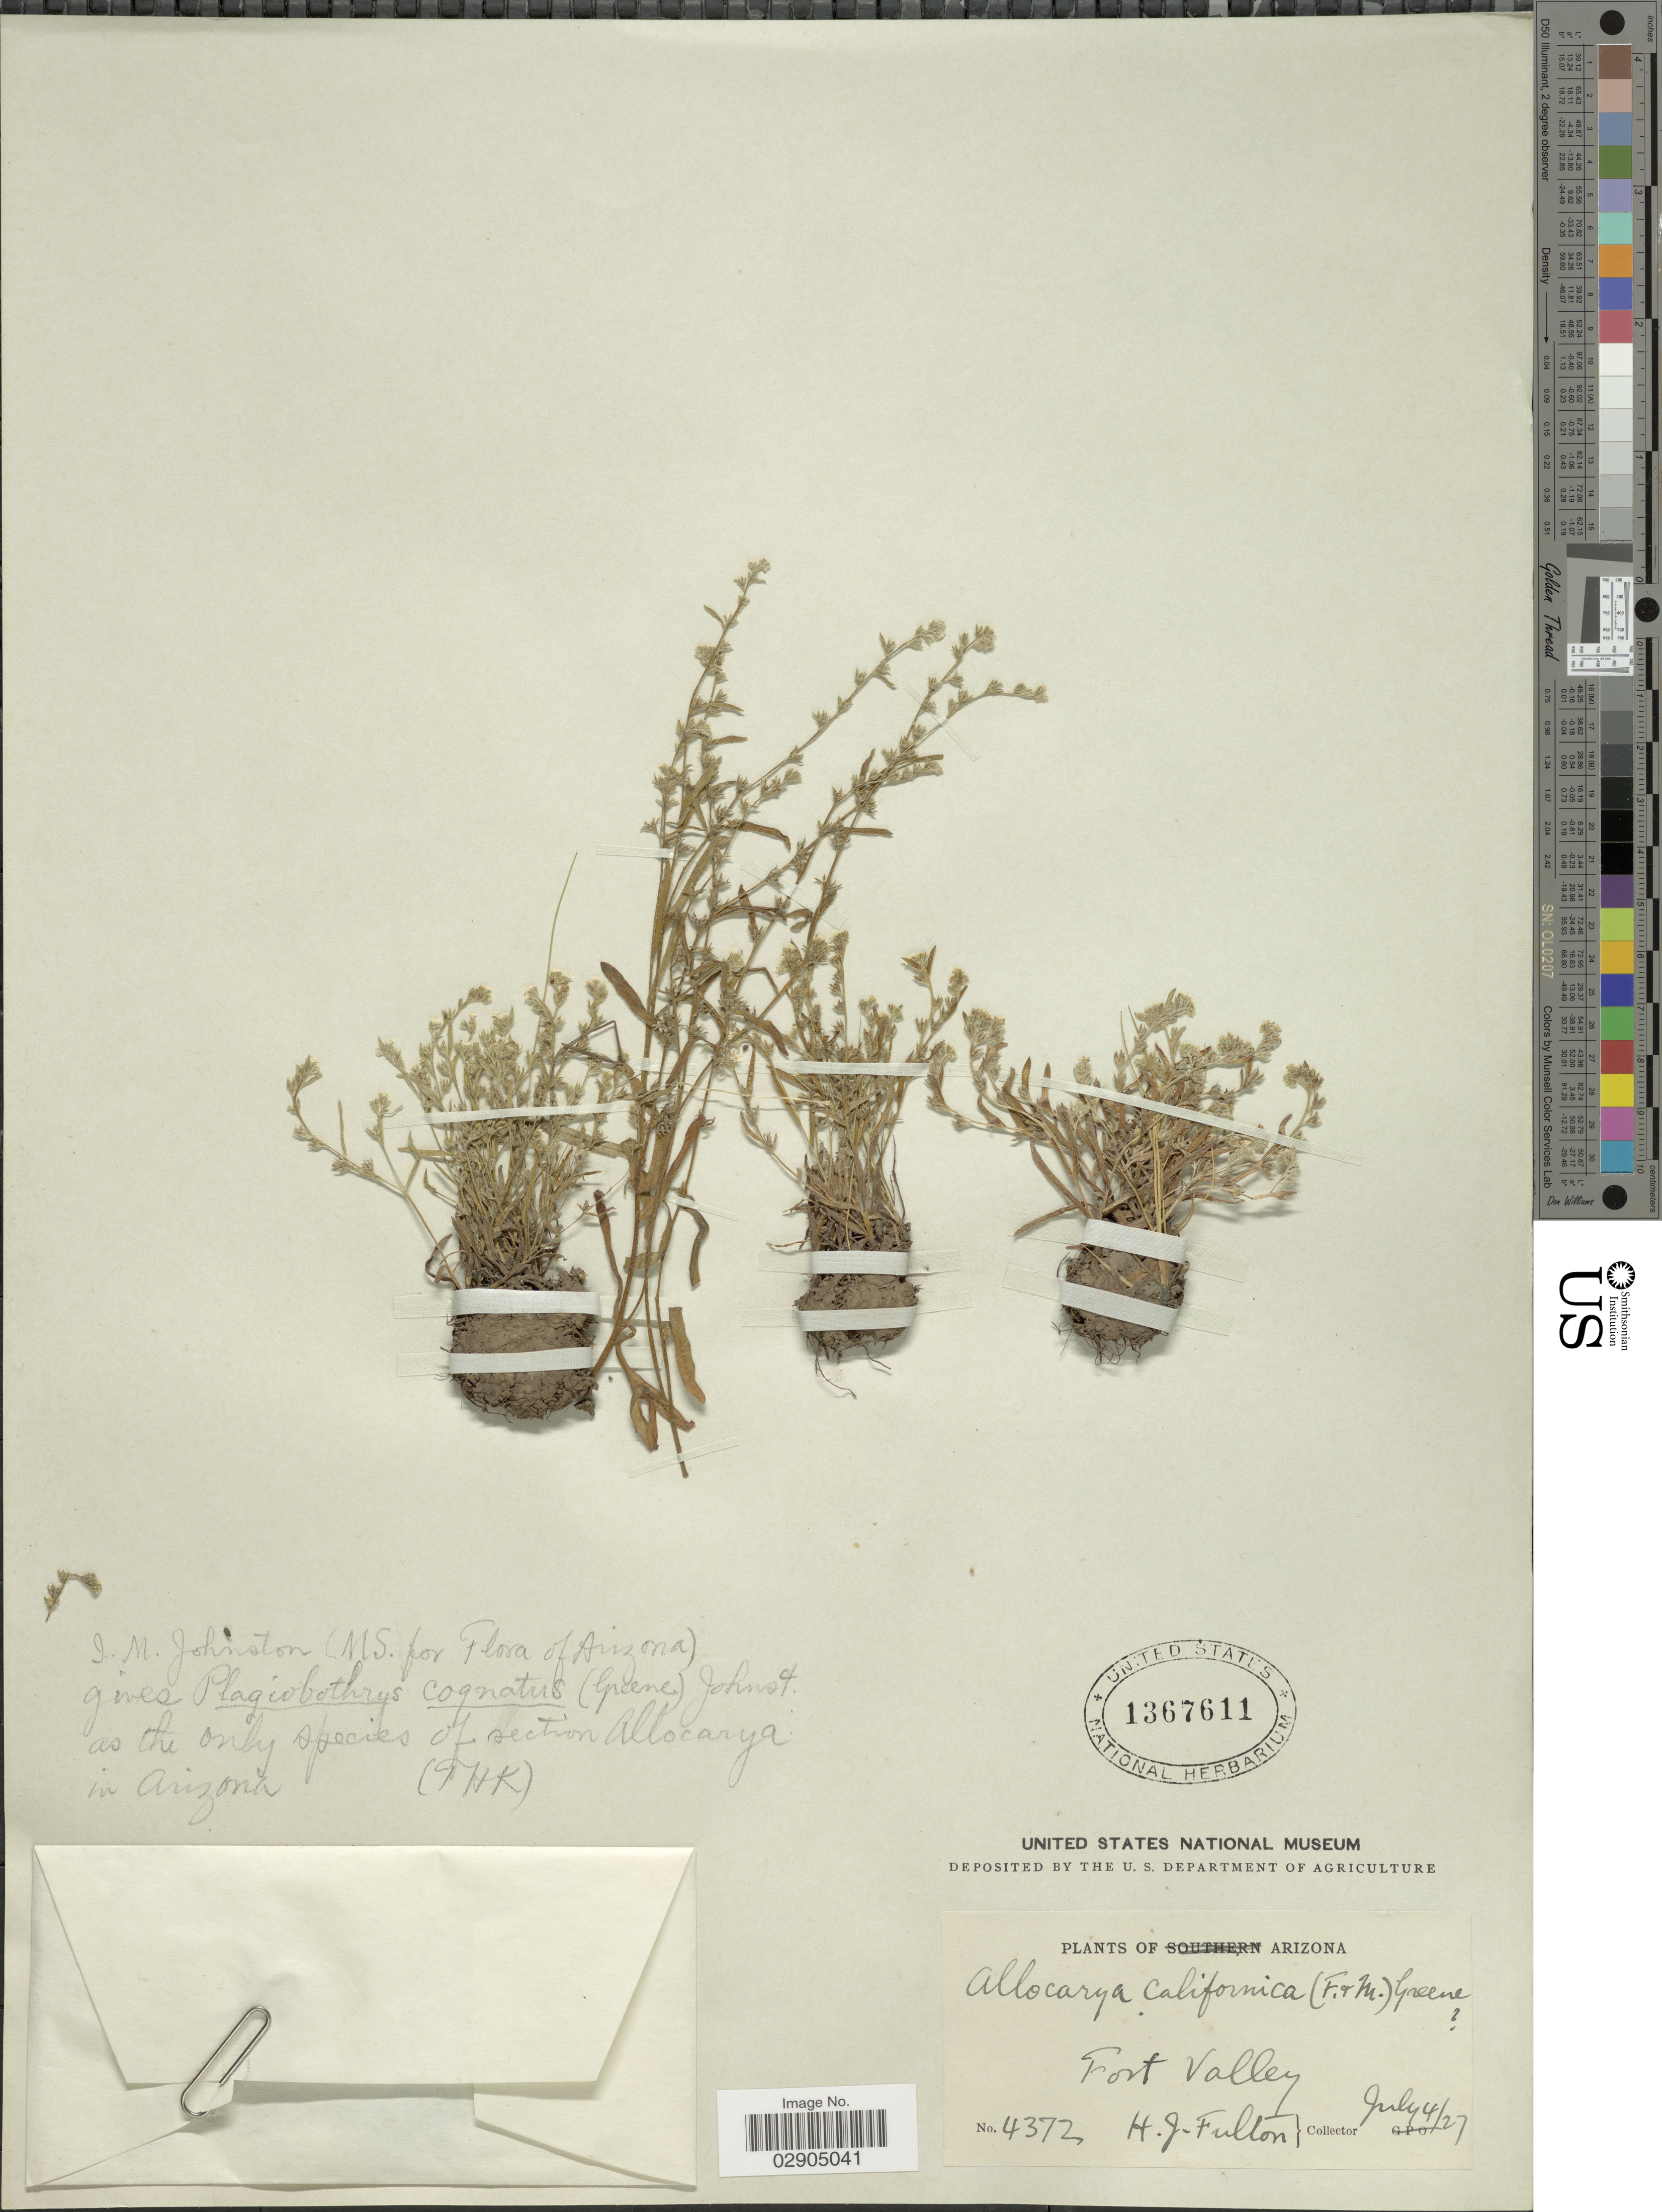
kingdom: Plantae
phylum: Tracheophyta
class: Magnoliopsida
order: Boraginales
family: Boraginaceae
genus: Allocarya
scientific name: Allocarya cognata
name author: Greene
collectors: H. Fulton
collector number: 4372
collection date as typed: Transcribed d/m/y: 4/7/27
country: United States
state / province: Arizona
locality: Fort Valley.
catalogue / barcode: US 1367611